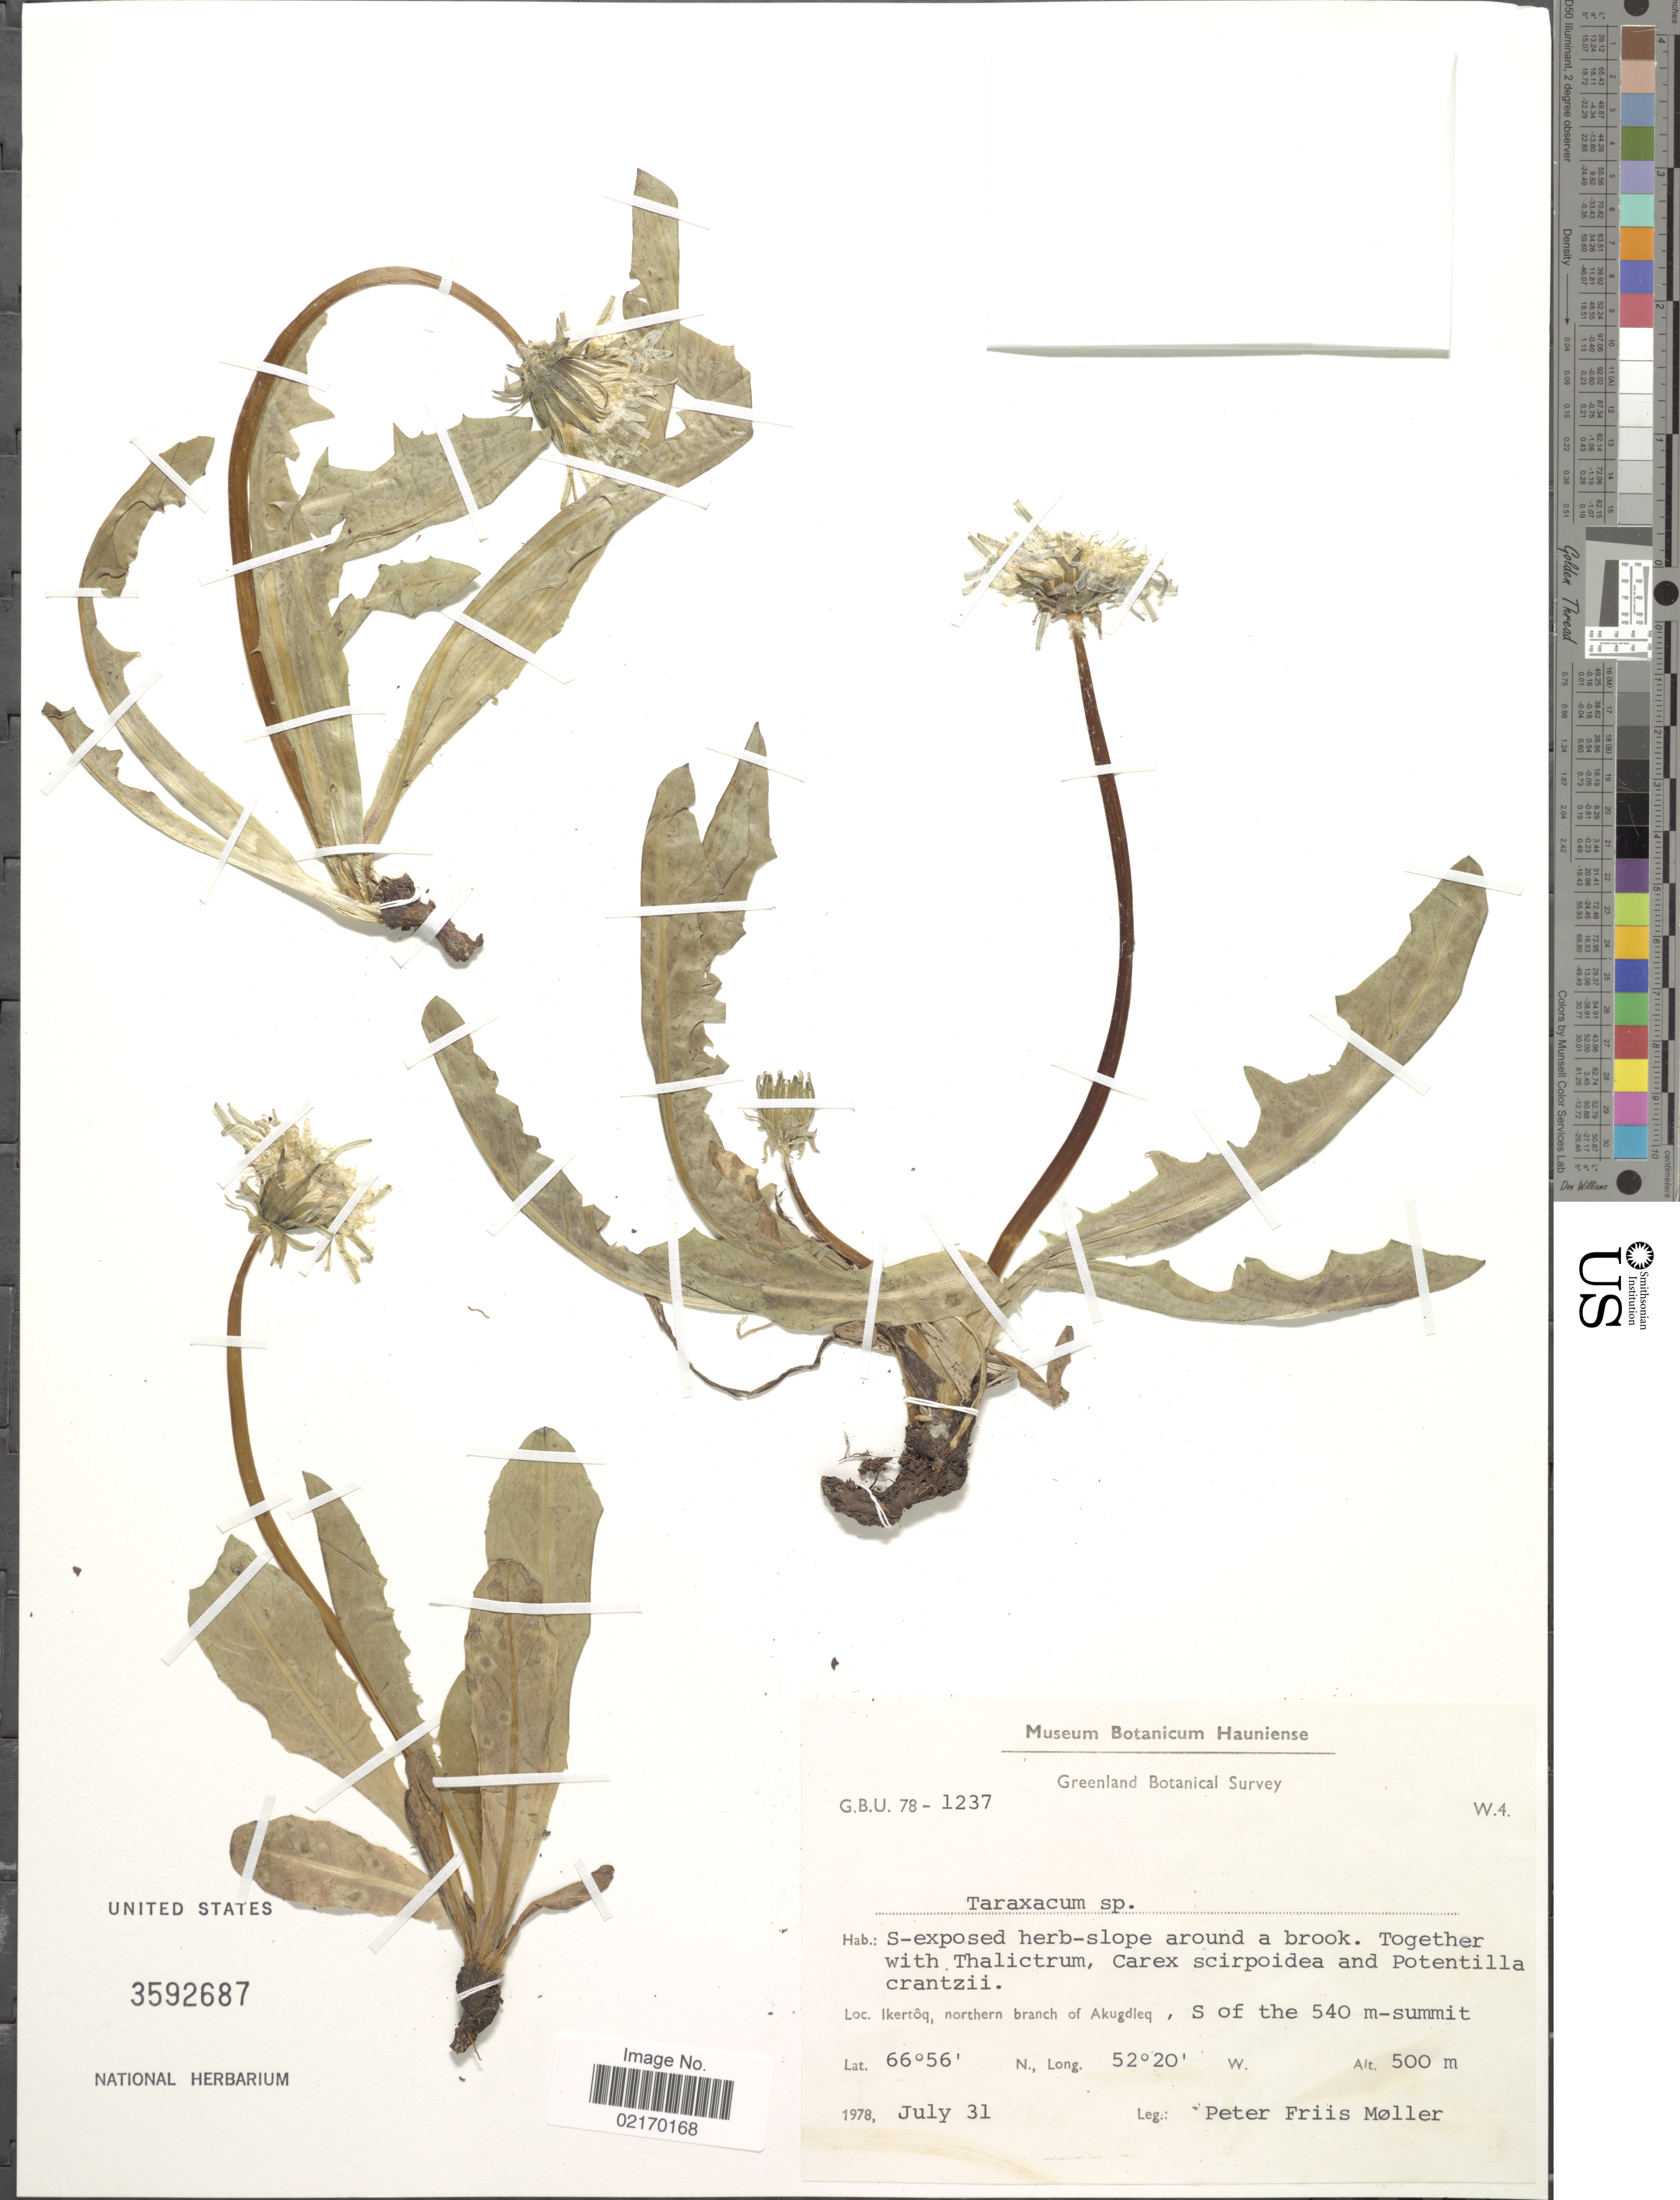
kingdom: Plantae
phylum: Tracheophyta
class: Magnoliopsida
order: Asterales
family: Asteraceae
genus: Taraxacum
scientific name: Taraxacum sp.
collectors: P. Möller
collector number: GBU78-1237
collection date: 1978-07-31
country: Greenland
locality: Ikertôq, northern branch of Akudleq, S of the 540 m-summit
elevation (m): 500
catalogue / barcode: US 3592687